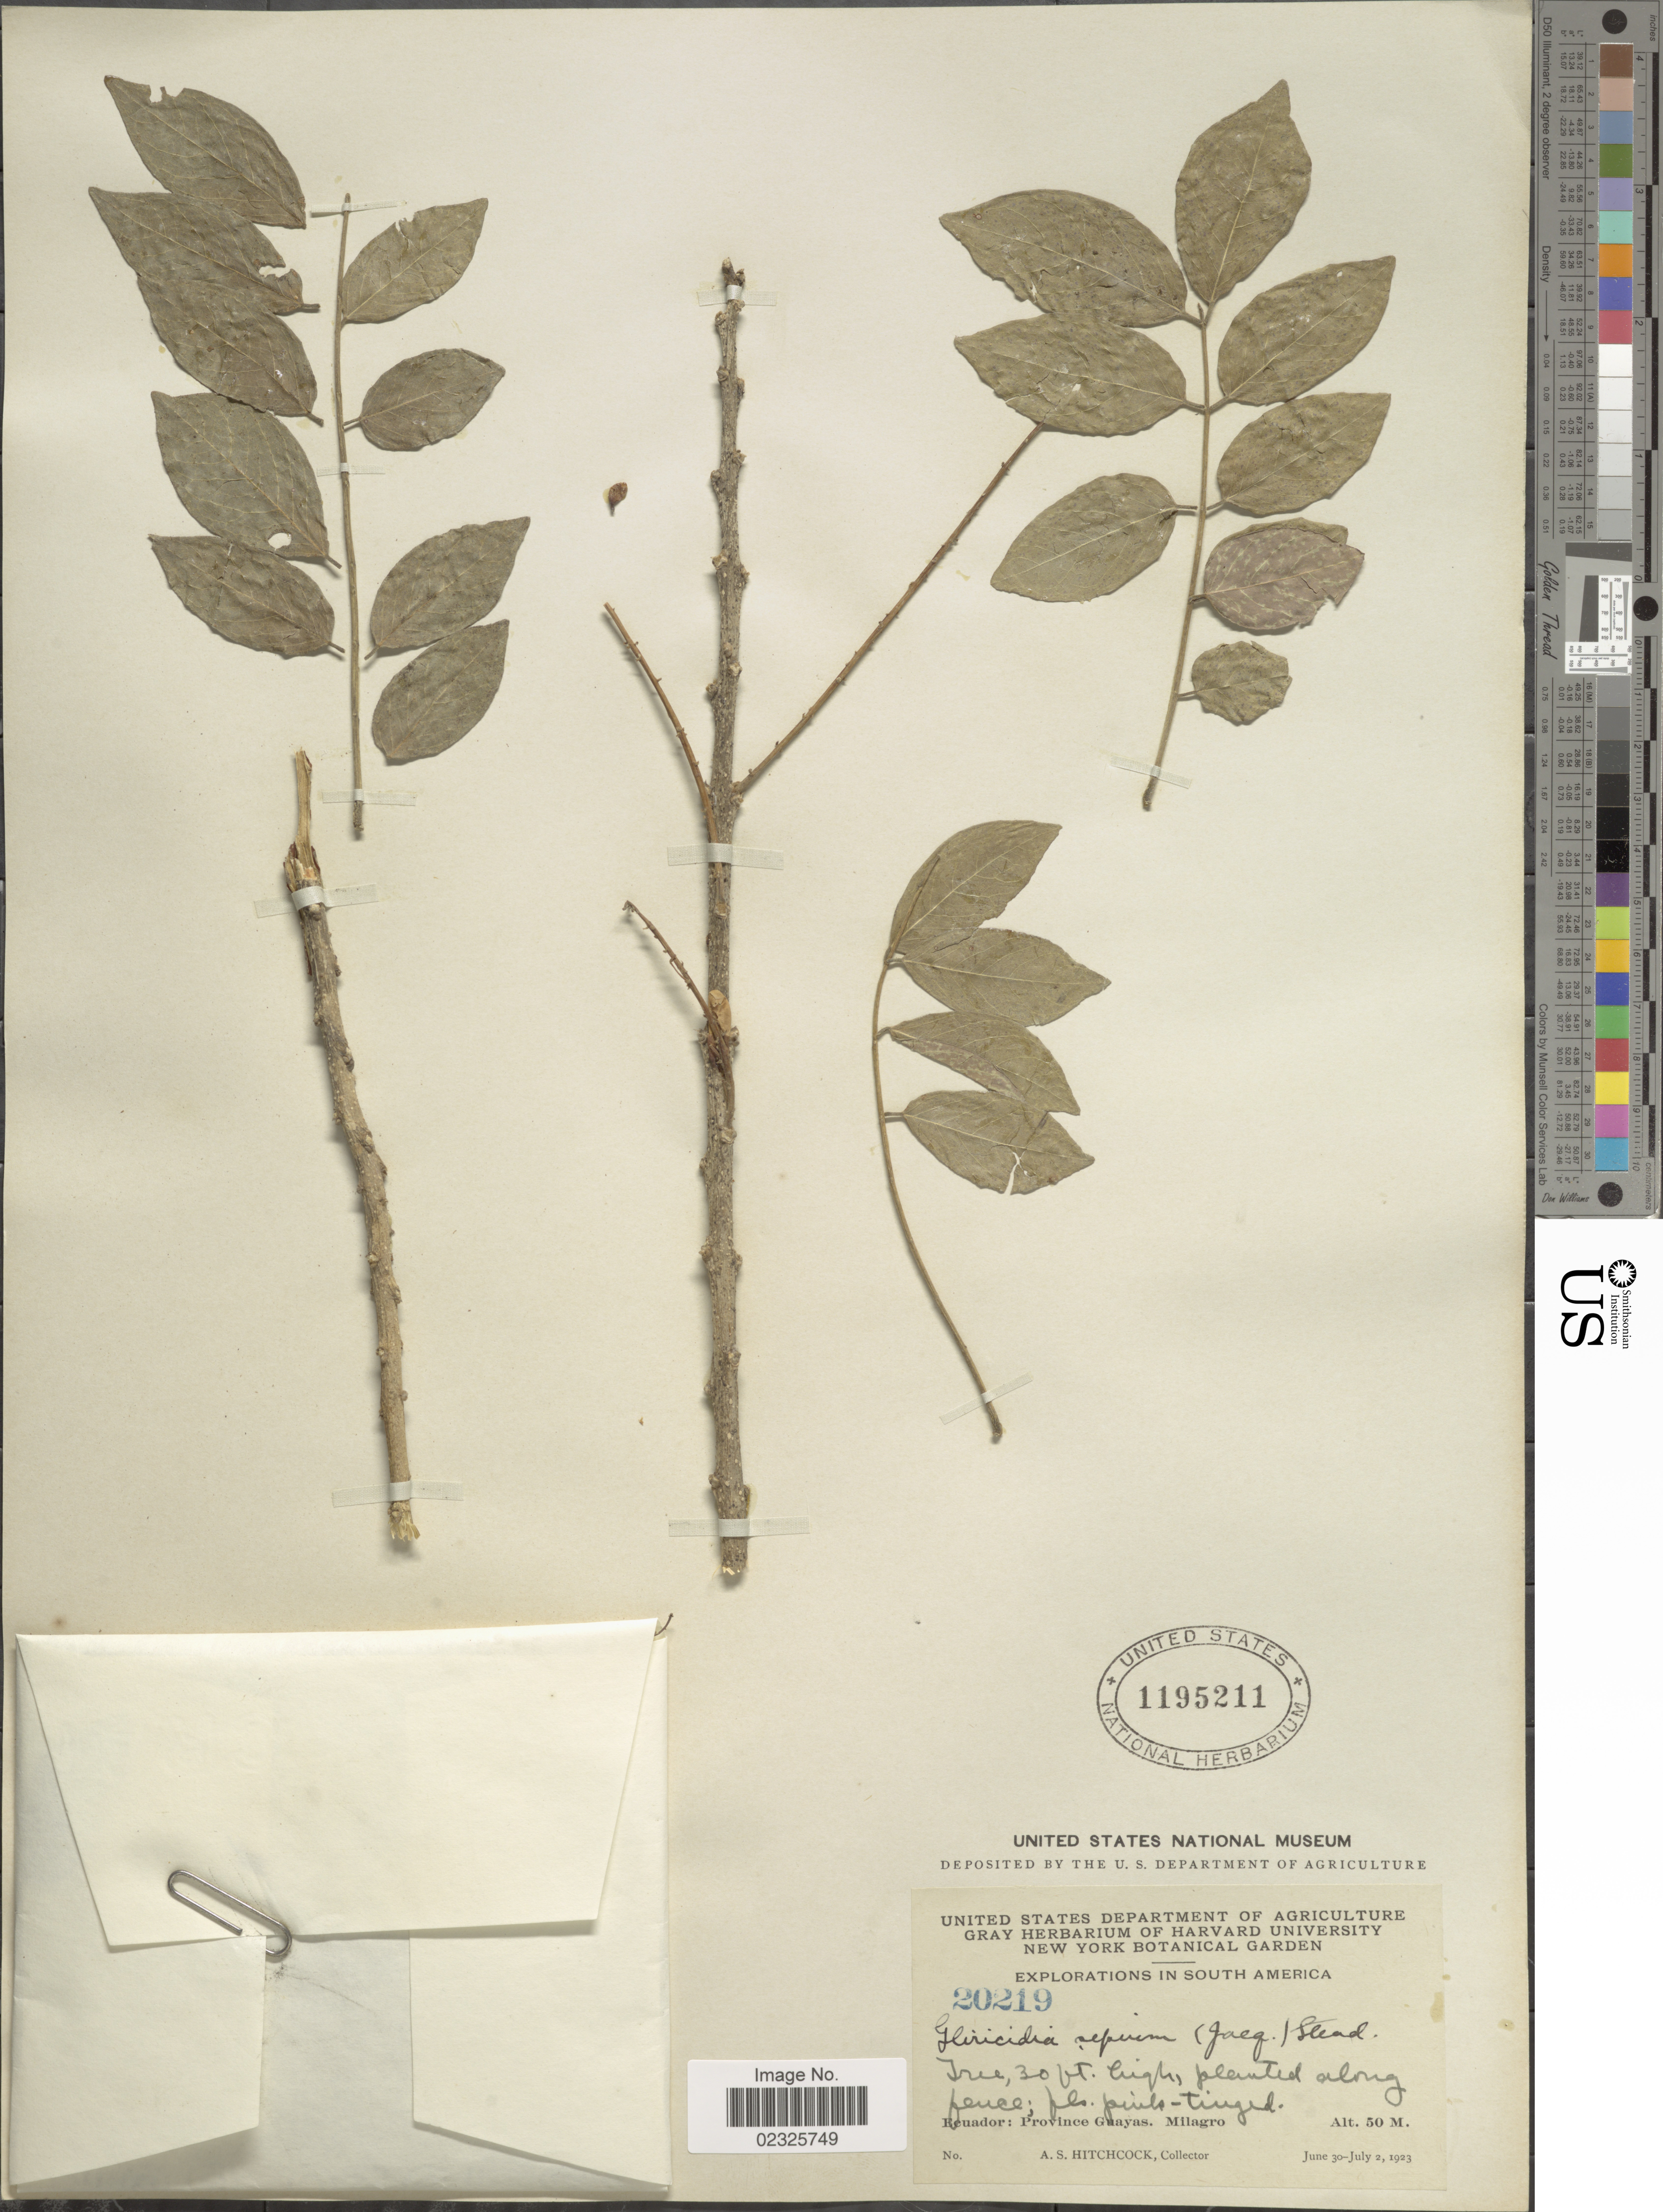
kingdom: Plantae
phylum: Tracheophyta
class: Magnoliopsida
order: Fabales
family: Fabaceae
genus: Gliricidia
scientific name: Gliricidia sepium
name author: (Jacq.) Kunth ex Walp.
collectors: A. S. Hitchcock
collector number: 20219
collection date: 1923-06-30/1923-07-02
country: Ecuador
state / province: Guayas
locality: Province Guayas. Milagro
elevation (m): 50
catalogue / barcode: US 1195211